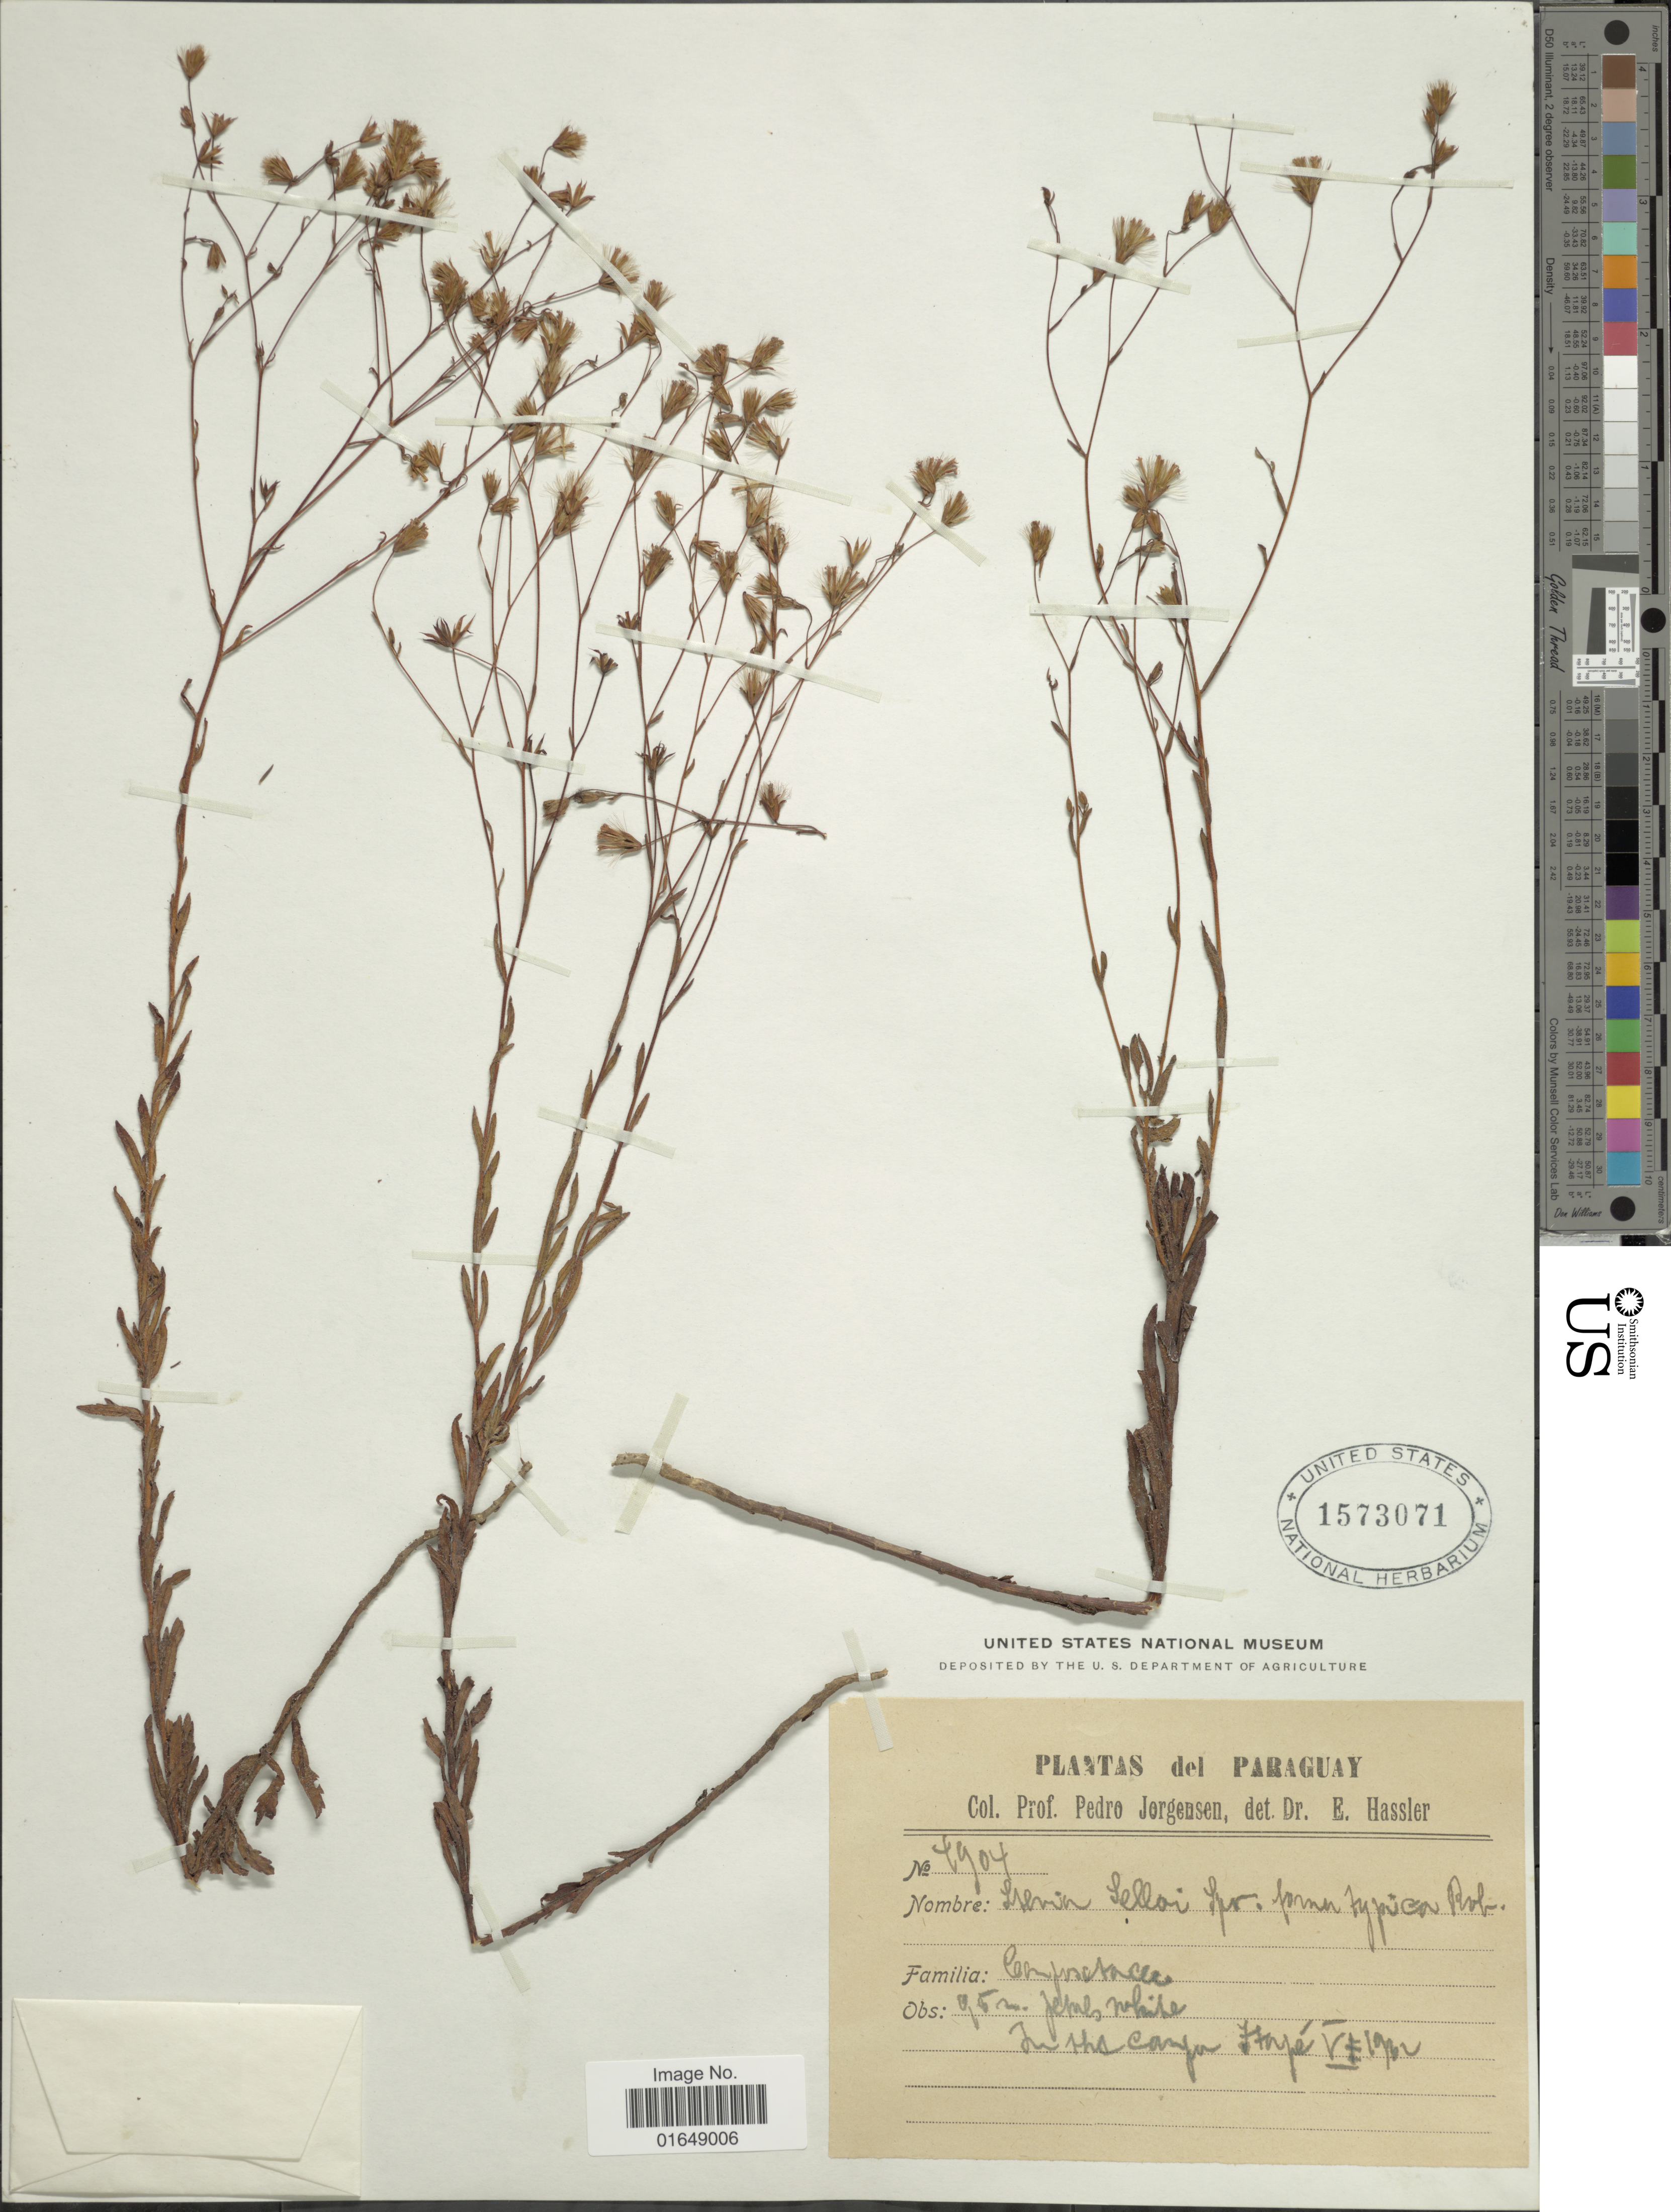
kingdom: Plantae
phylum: Tracheophyta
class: Magnoliopsida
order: Asterales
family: Asteraceae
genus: Stevia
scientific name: Stevia sp.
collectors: P. Jörgensen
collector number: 1904*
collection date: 1902-05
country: Paraguay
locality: In the campo Itape.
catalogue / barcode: US 1573071